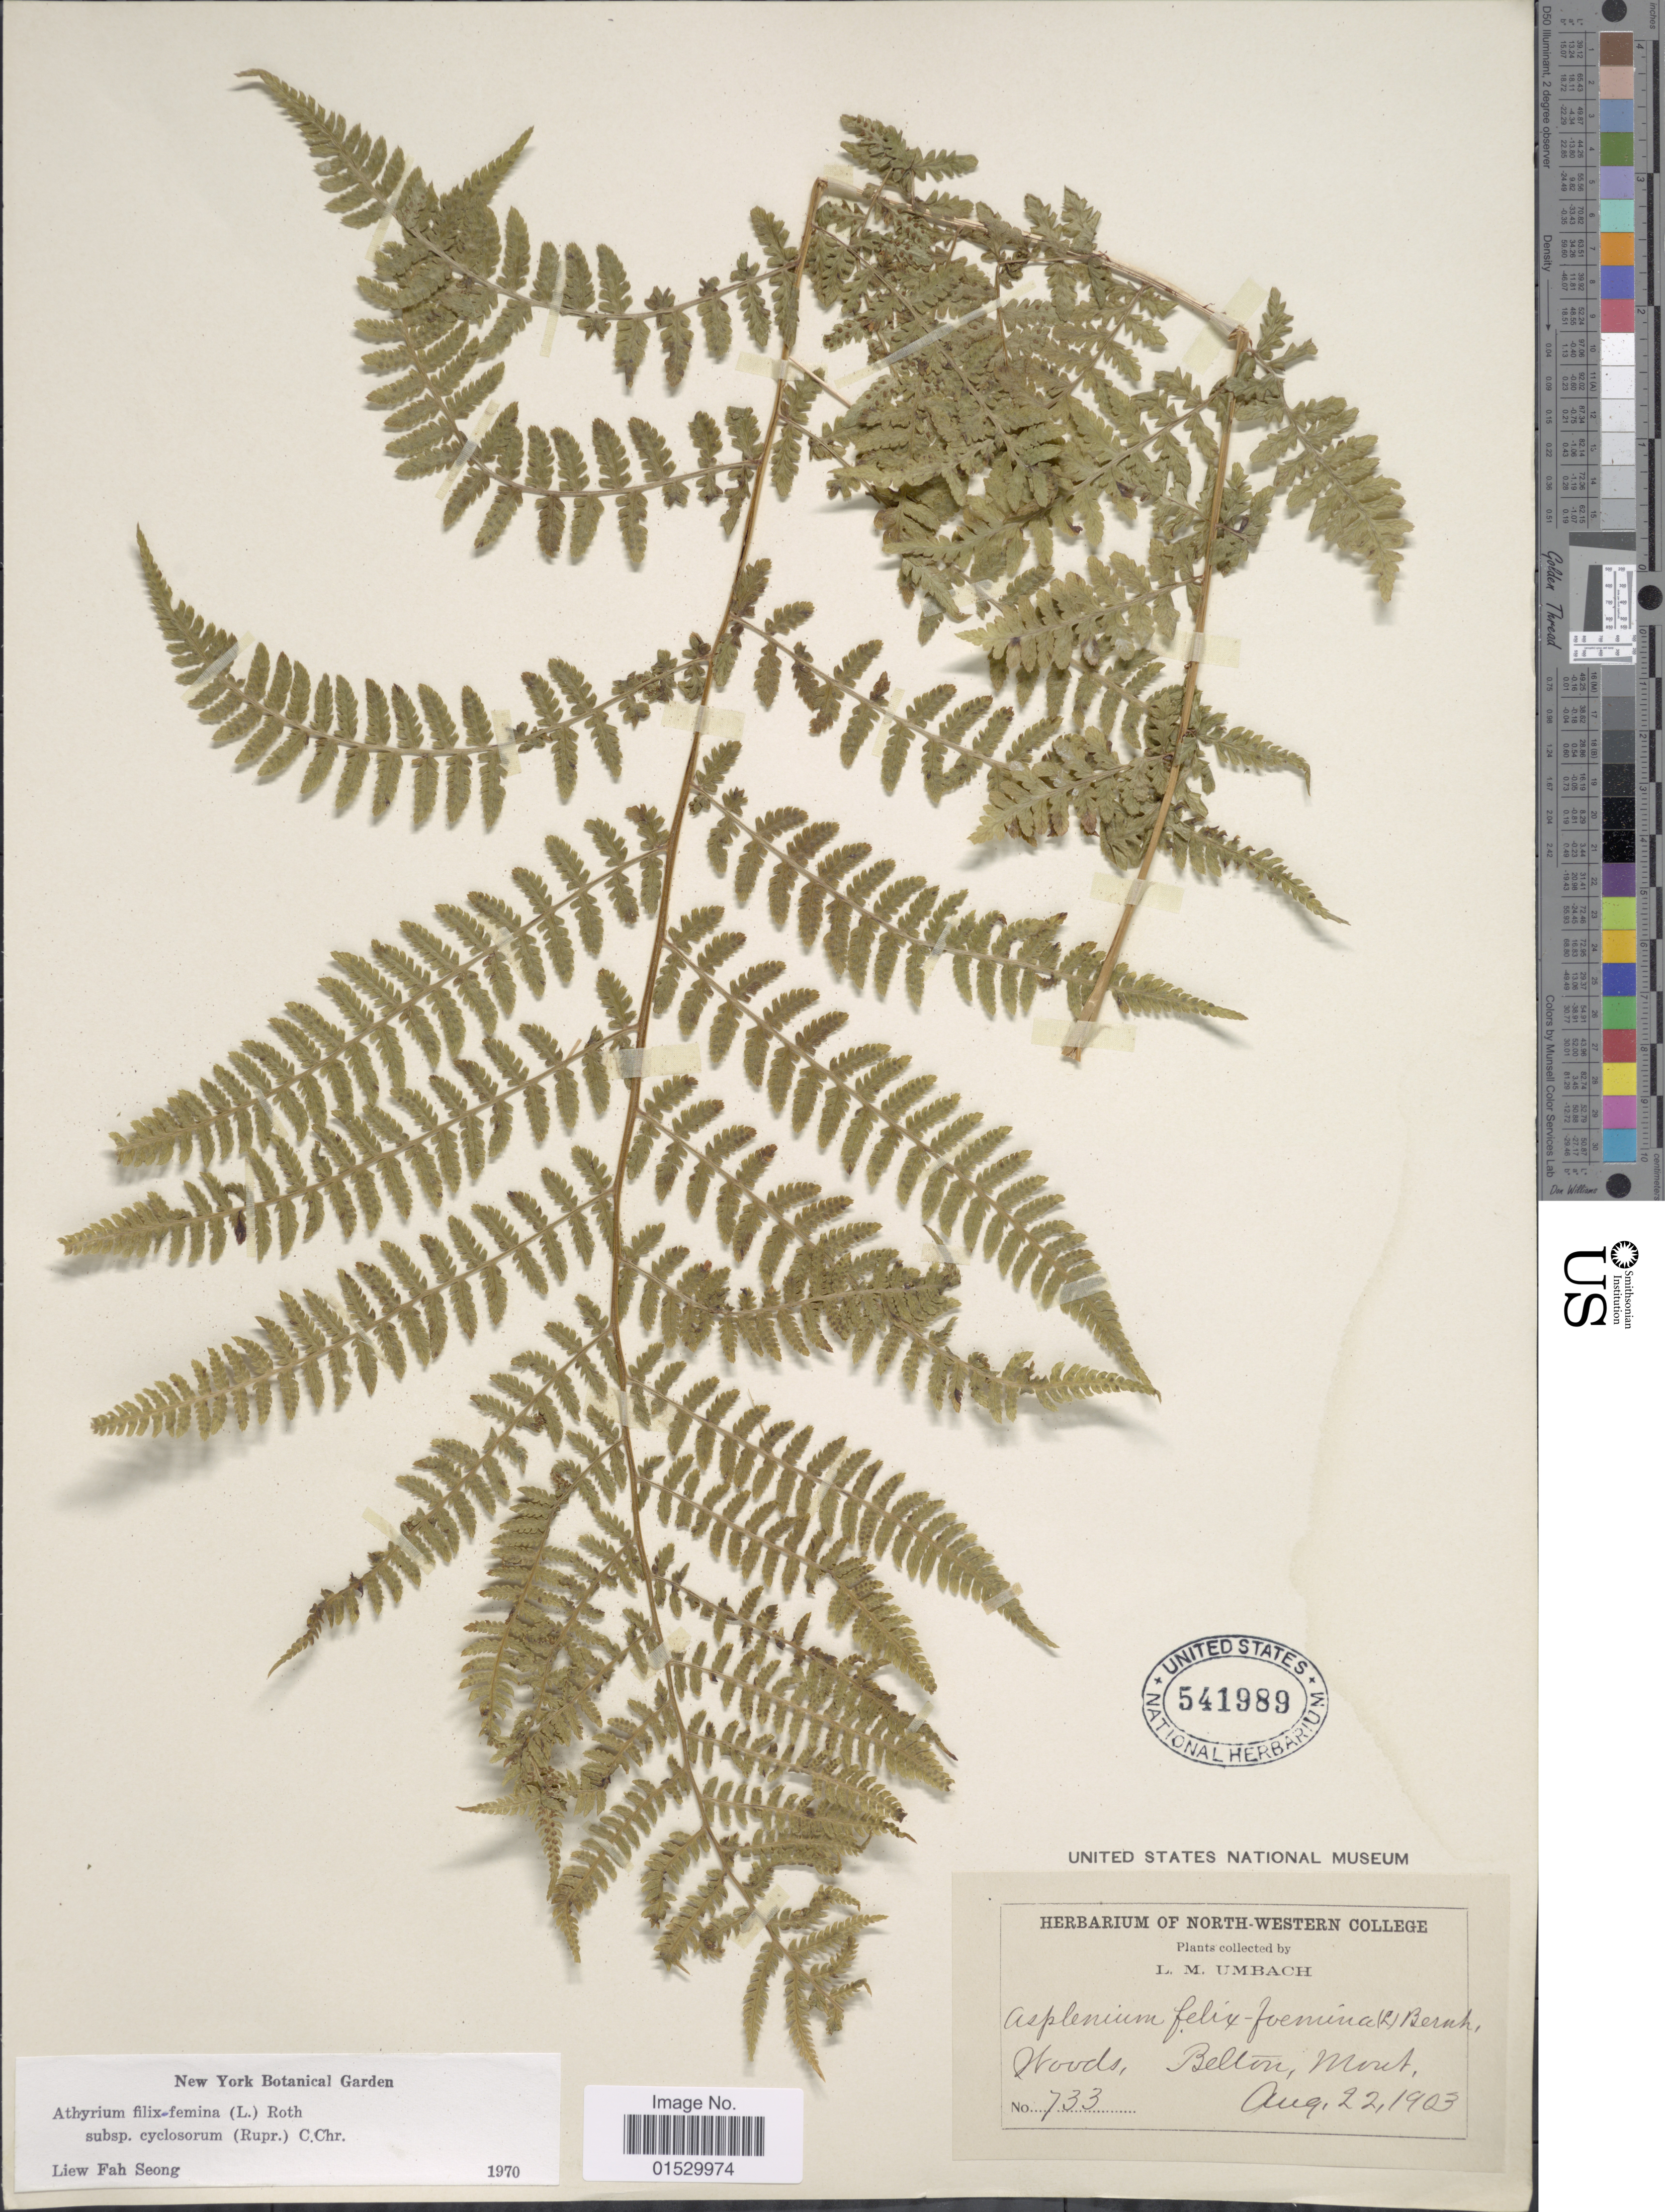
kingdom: Plantae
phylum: Tracheophyta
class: Polypodiopsida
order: Polypodiales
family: Athyriaceae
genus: Athyrium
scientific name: Athyrium filix-femina subsp. cyclosorum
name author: (Rupr.) C. Chr.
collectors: L. M. Umbach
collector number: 733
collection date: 1903-08-22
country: United States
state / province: Montana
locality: Woods, Belton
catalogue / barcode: US 541989